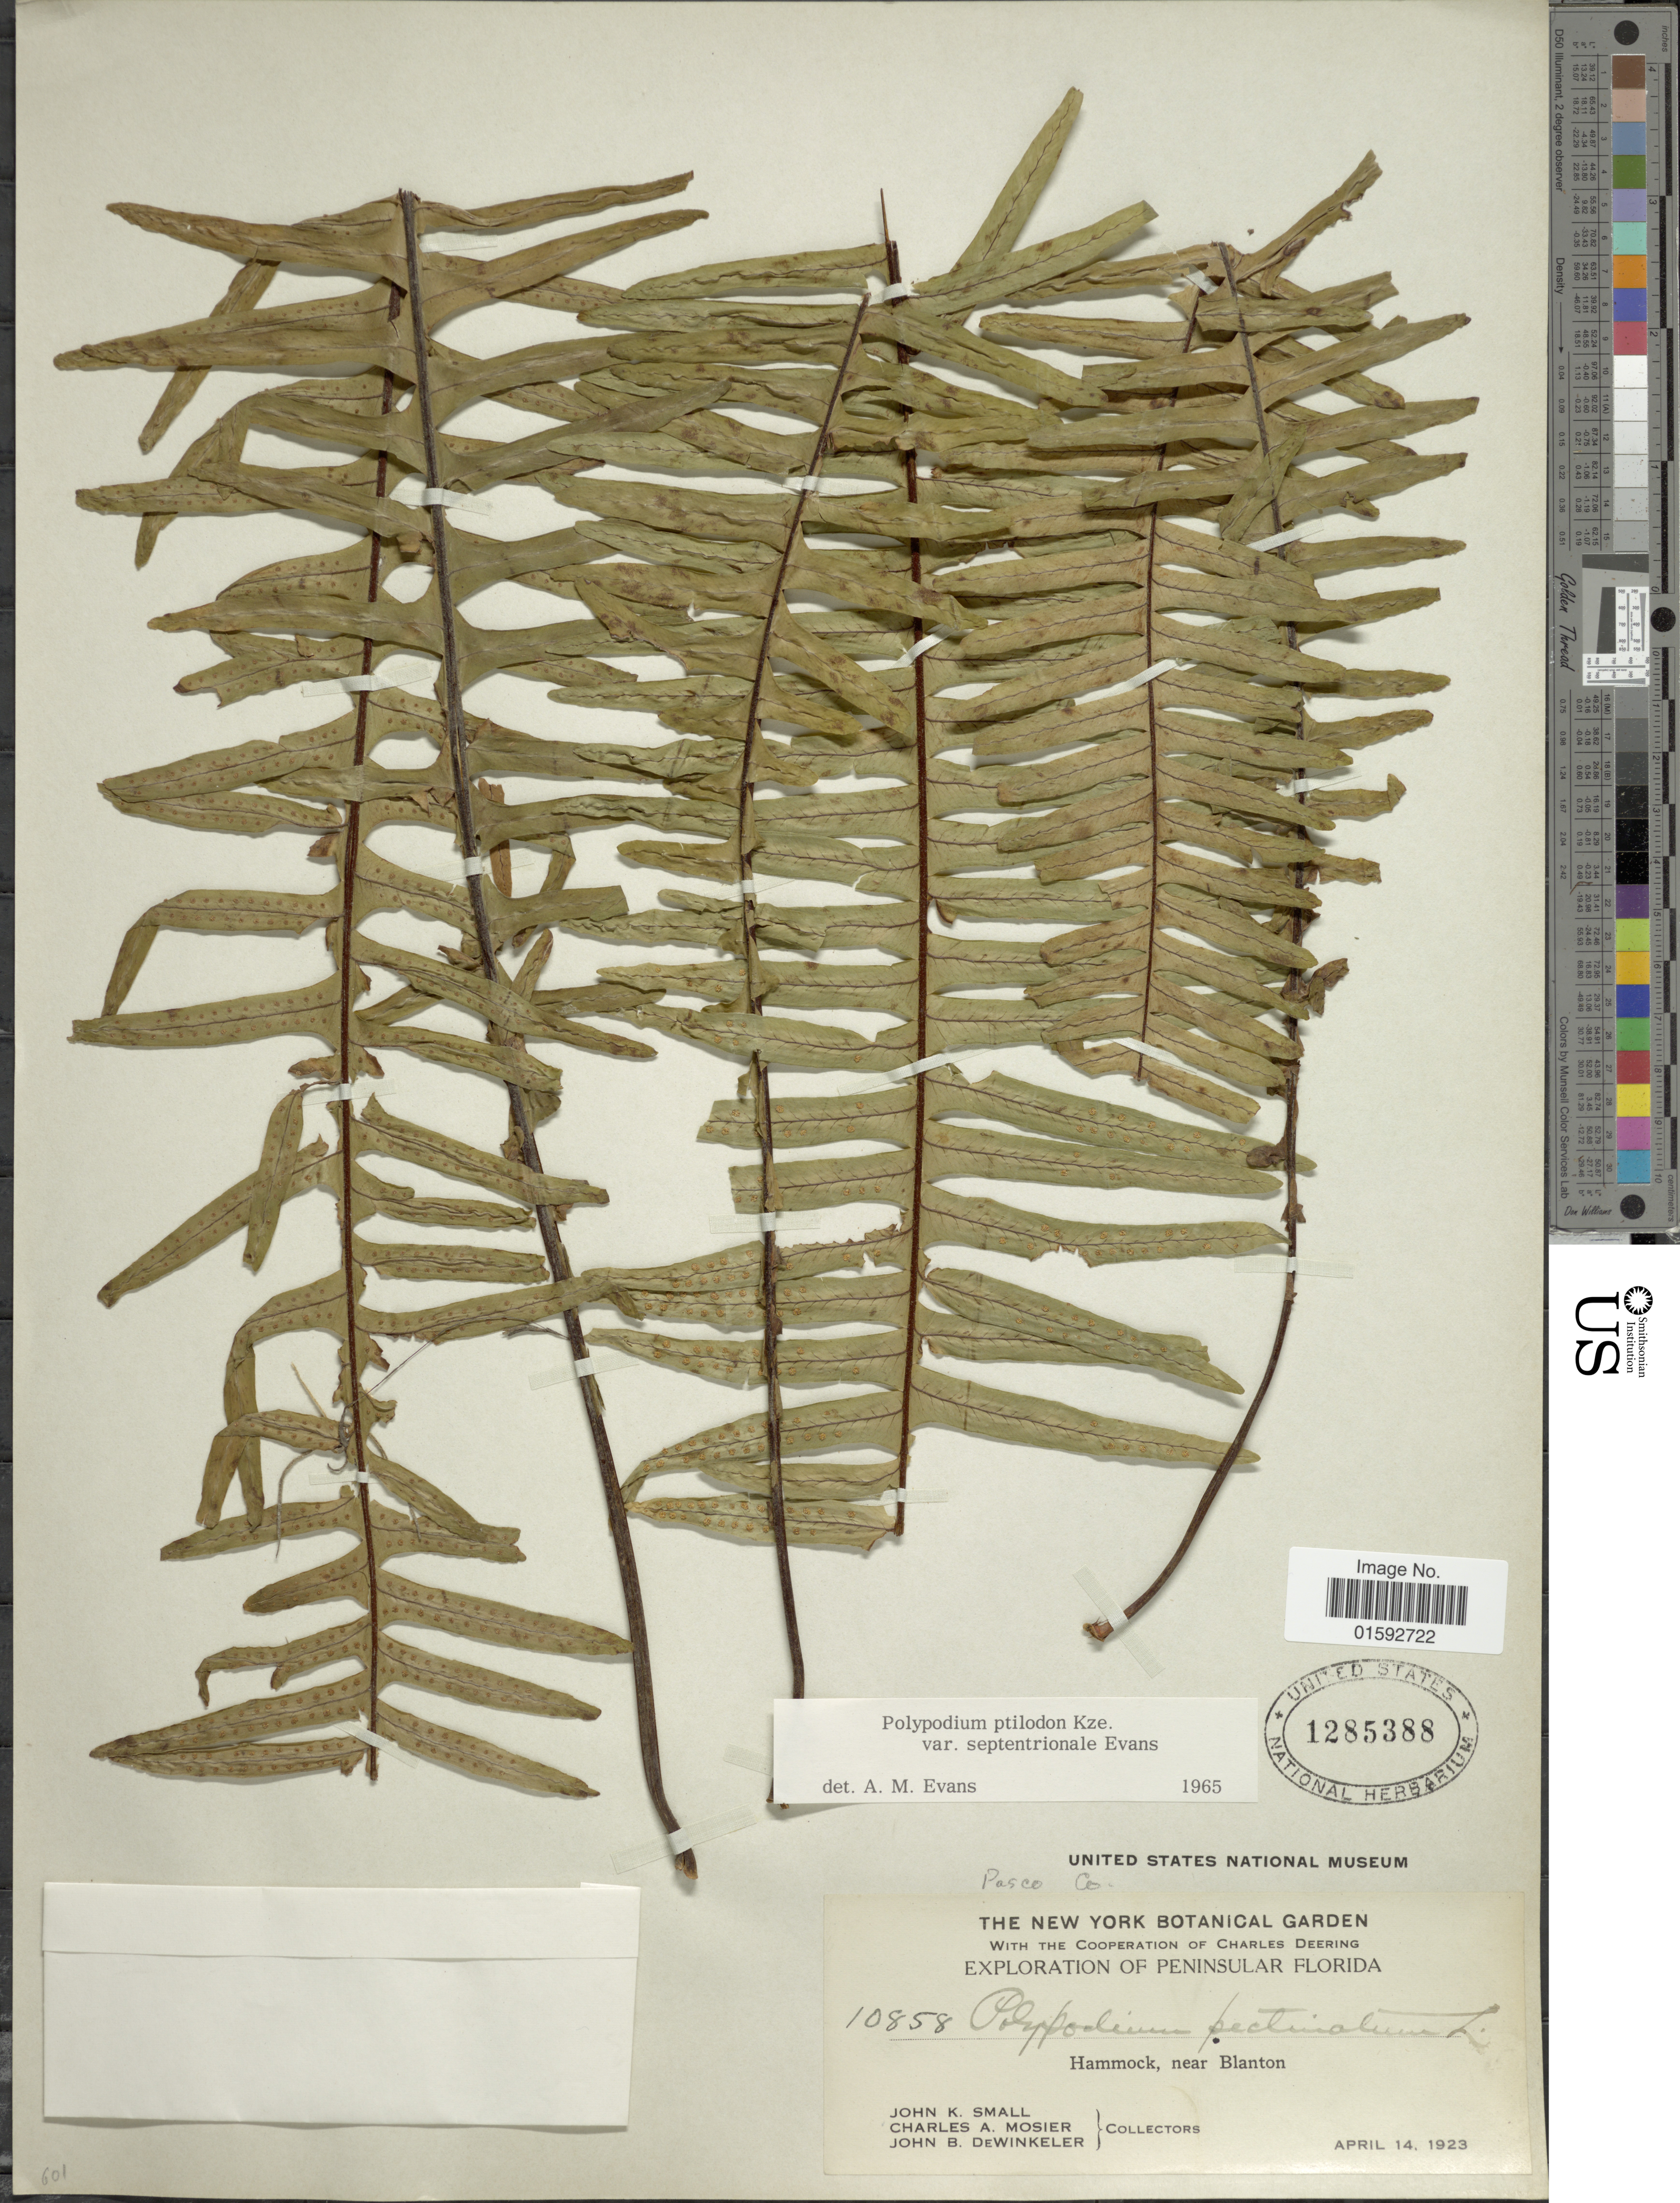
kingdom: Plantae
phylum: Tracheophyta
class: Polypodiopsida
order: Polypodiales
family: Polypodiaceae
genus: Pecluma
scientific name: Pecluma ptilodos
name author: (Kunze) Price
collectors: J. K. Small, C. A. Mosier & J. B. Dewinkeler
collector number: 10858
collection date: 1923-04-14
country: United States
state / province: Florida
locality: Peninsular Florida, Hammock, near Blanton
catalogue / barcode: US 1285388